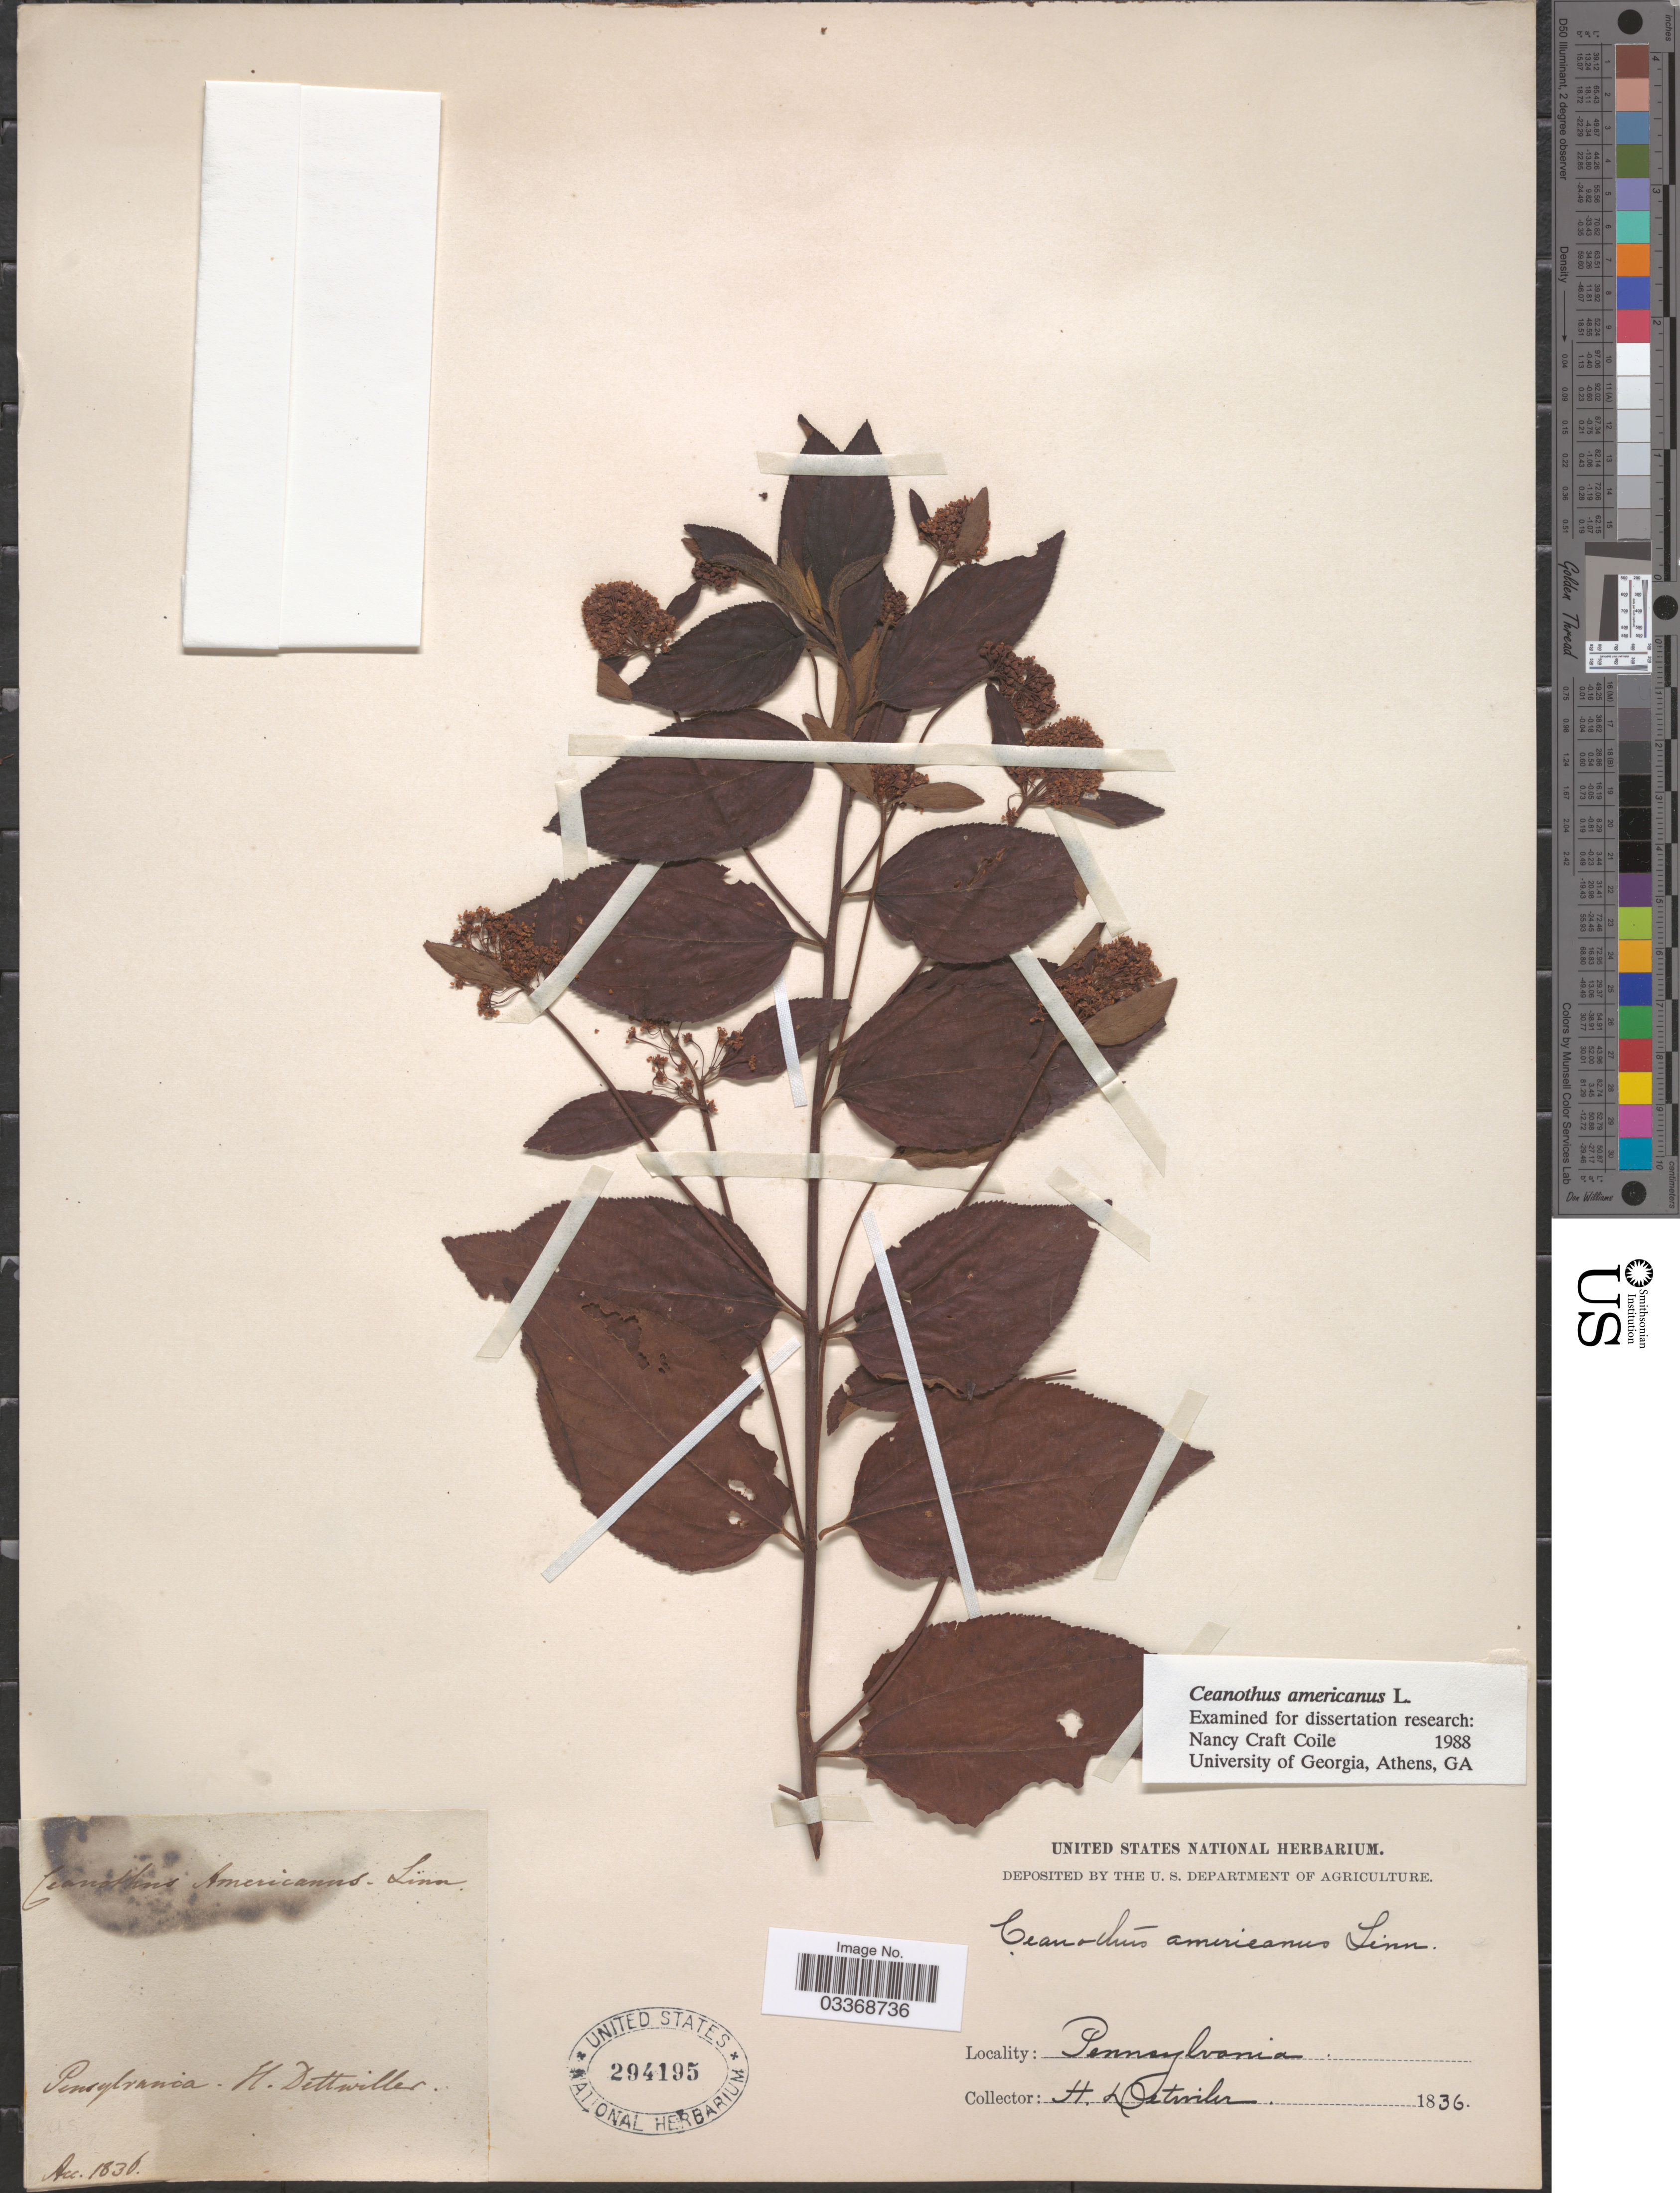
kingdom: Plantae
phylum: Tracheophyta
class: Magnoliopsida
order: Rosales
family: Rhamnaceae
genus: Ceanothus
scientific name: Ceanothus americanus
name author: L.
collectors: H. Detwiler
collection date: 1836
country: United States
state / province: Pennsylvania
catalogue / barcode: US 294195